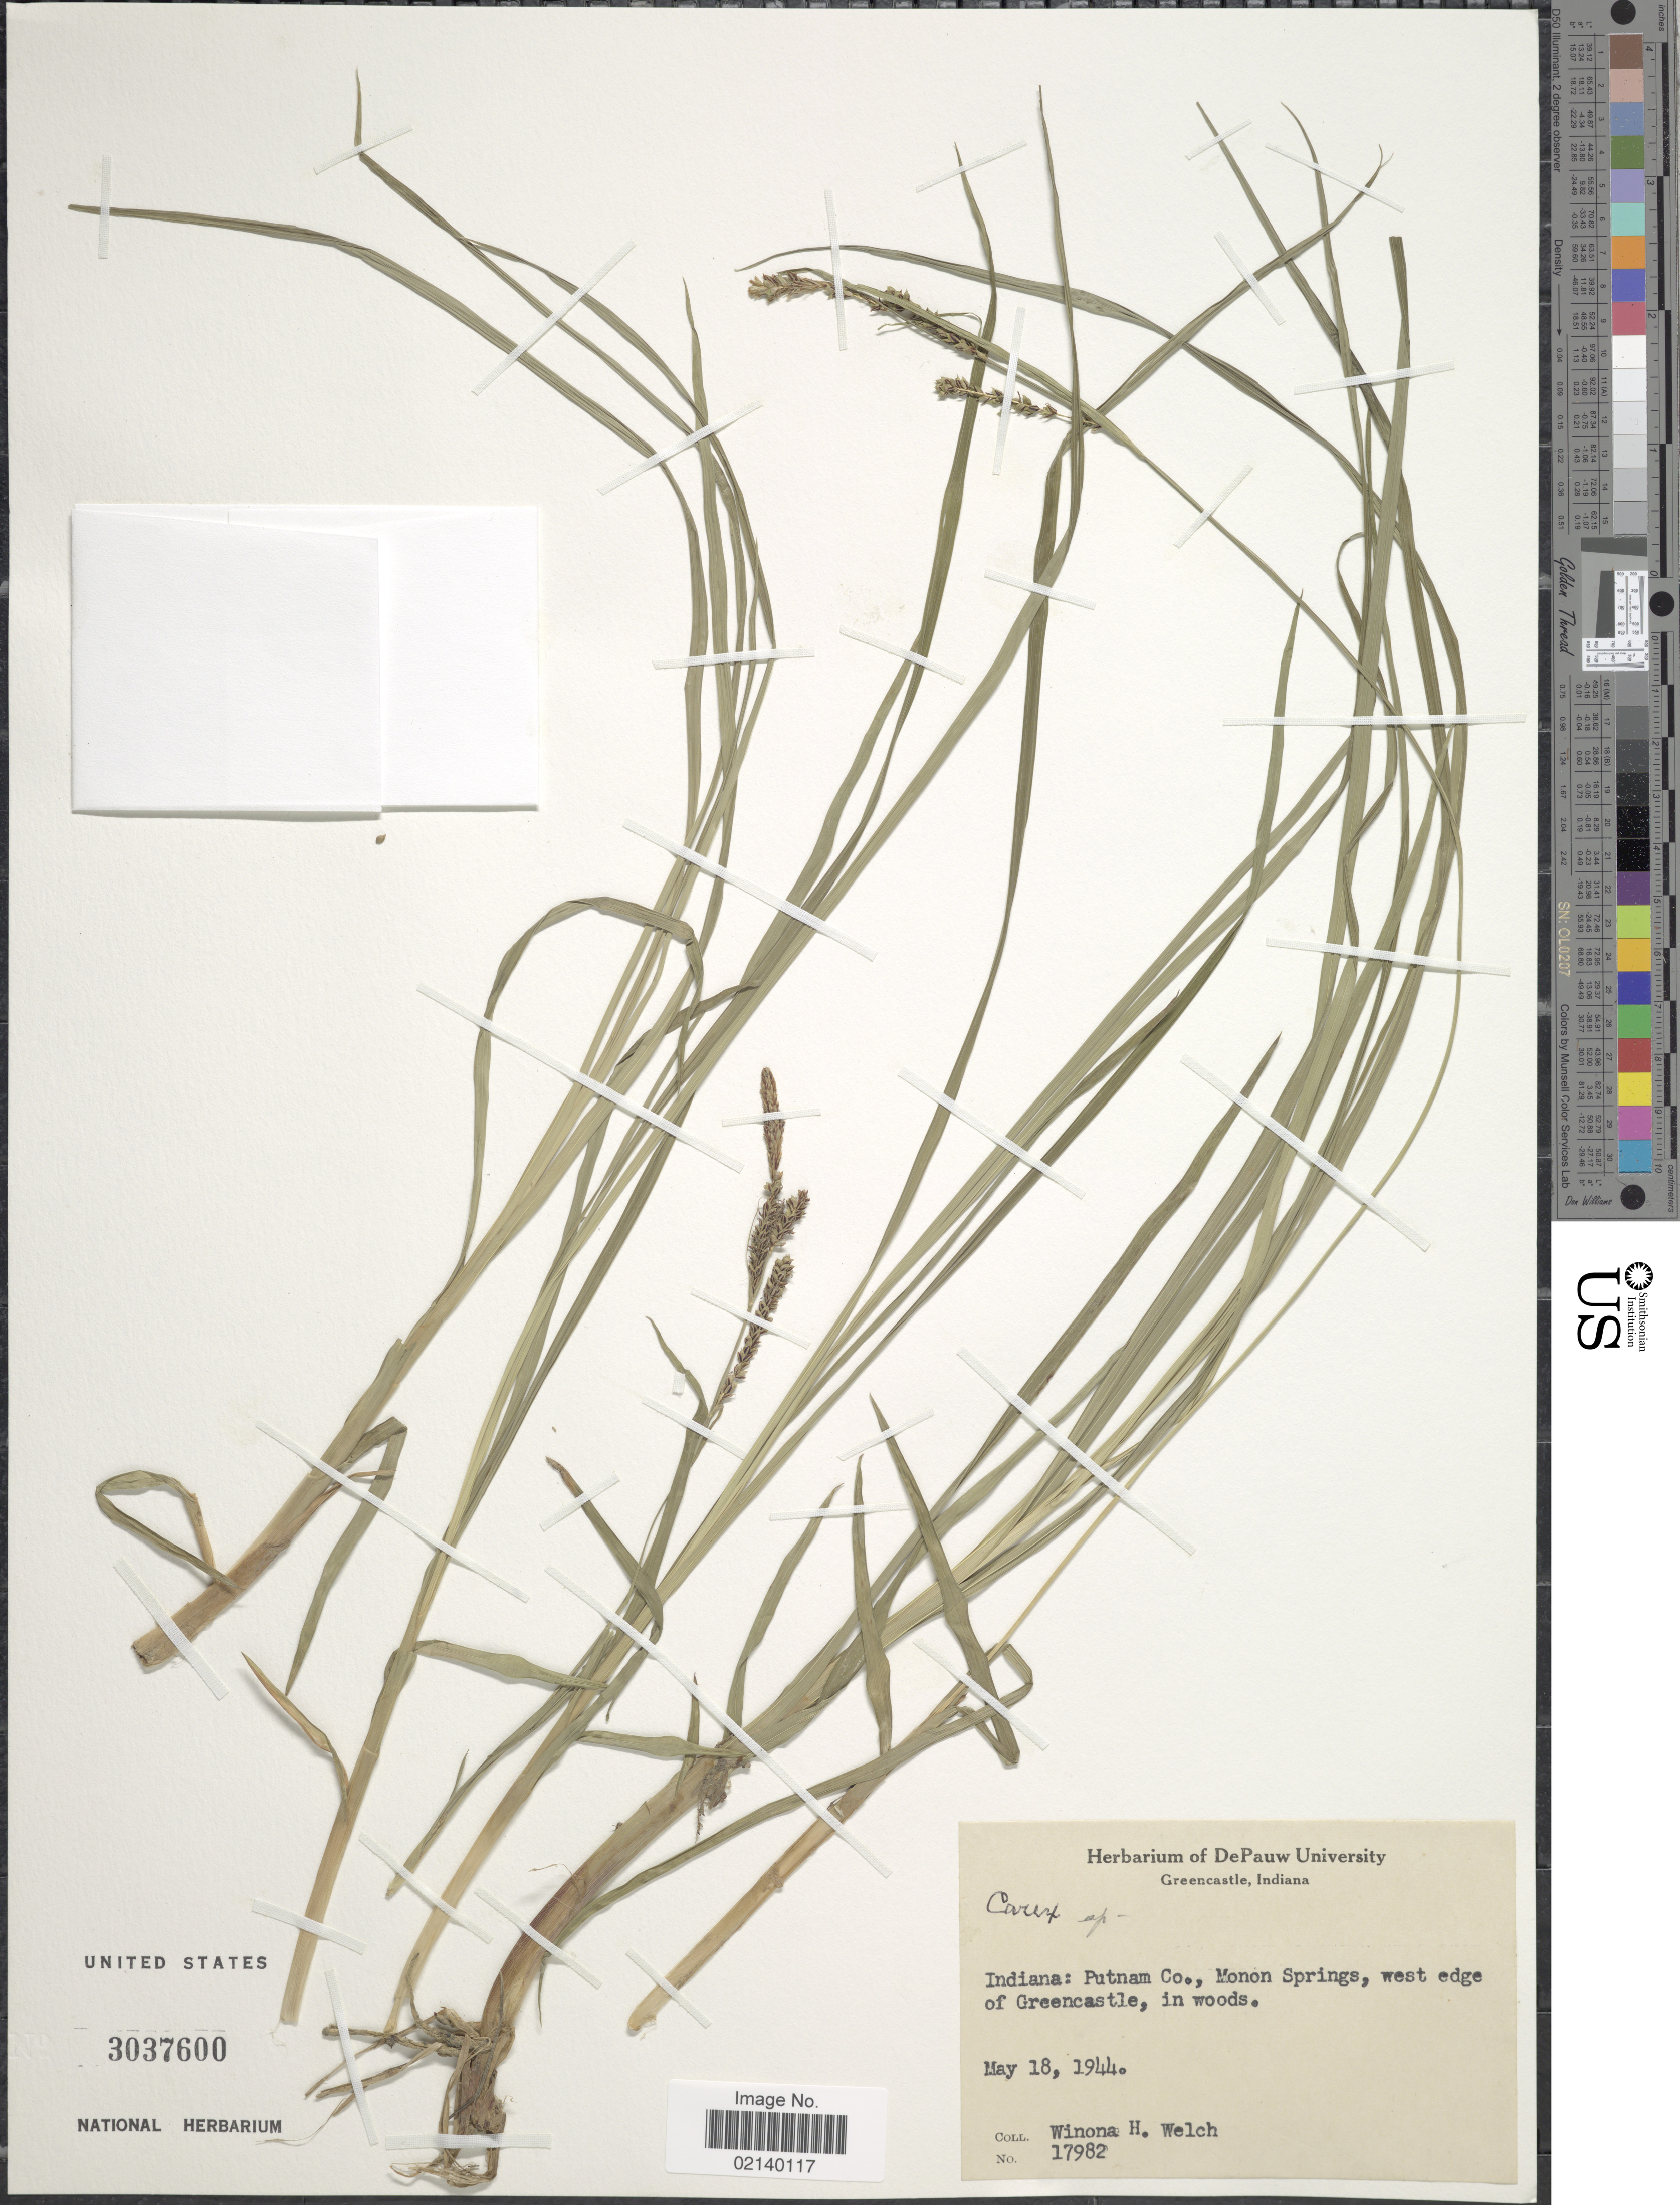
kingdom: Plantae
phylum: Tracheophyta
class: Liliopsida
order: Poales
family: Cyperaceae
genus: Carex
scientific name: Carex sp.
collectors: W. H. Welch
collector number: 17982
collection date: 1944-05-18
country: United States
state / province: Indiana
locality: Putnam Co., Monon Springs, west edge of Greencastle, in woods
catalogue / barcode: US 3037600